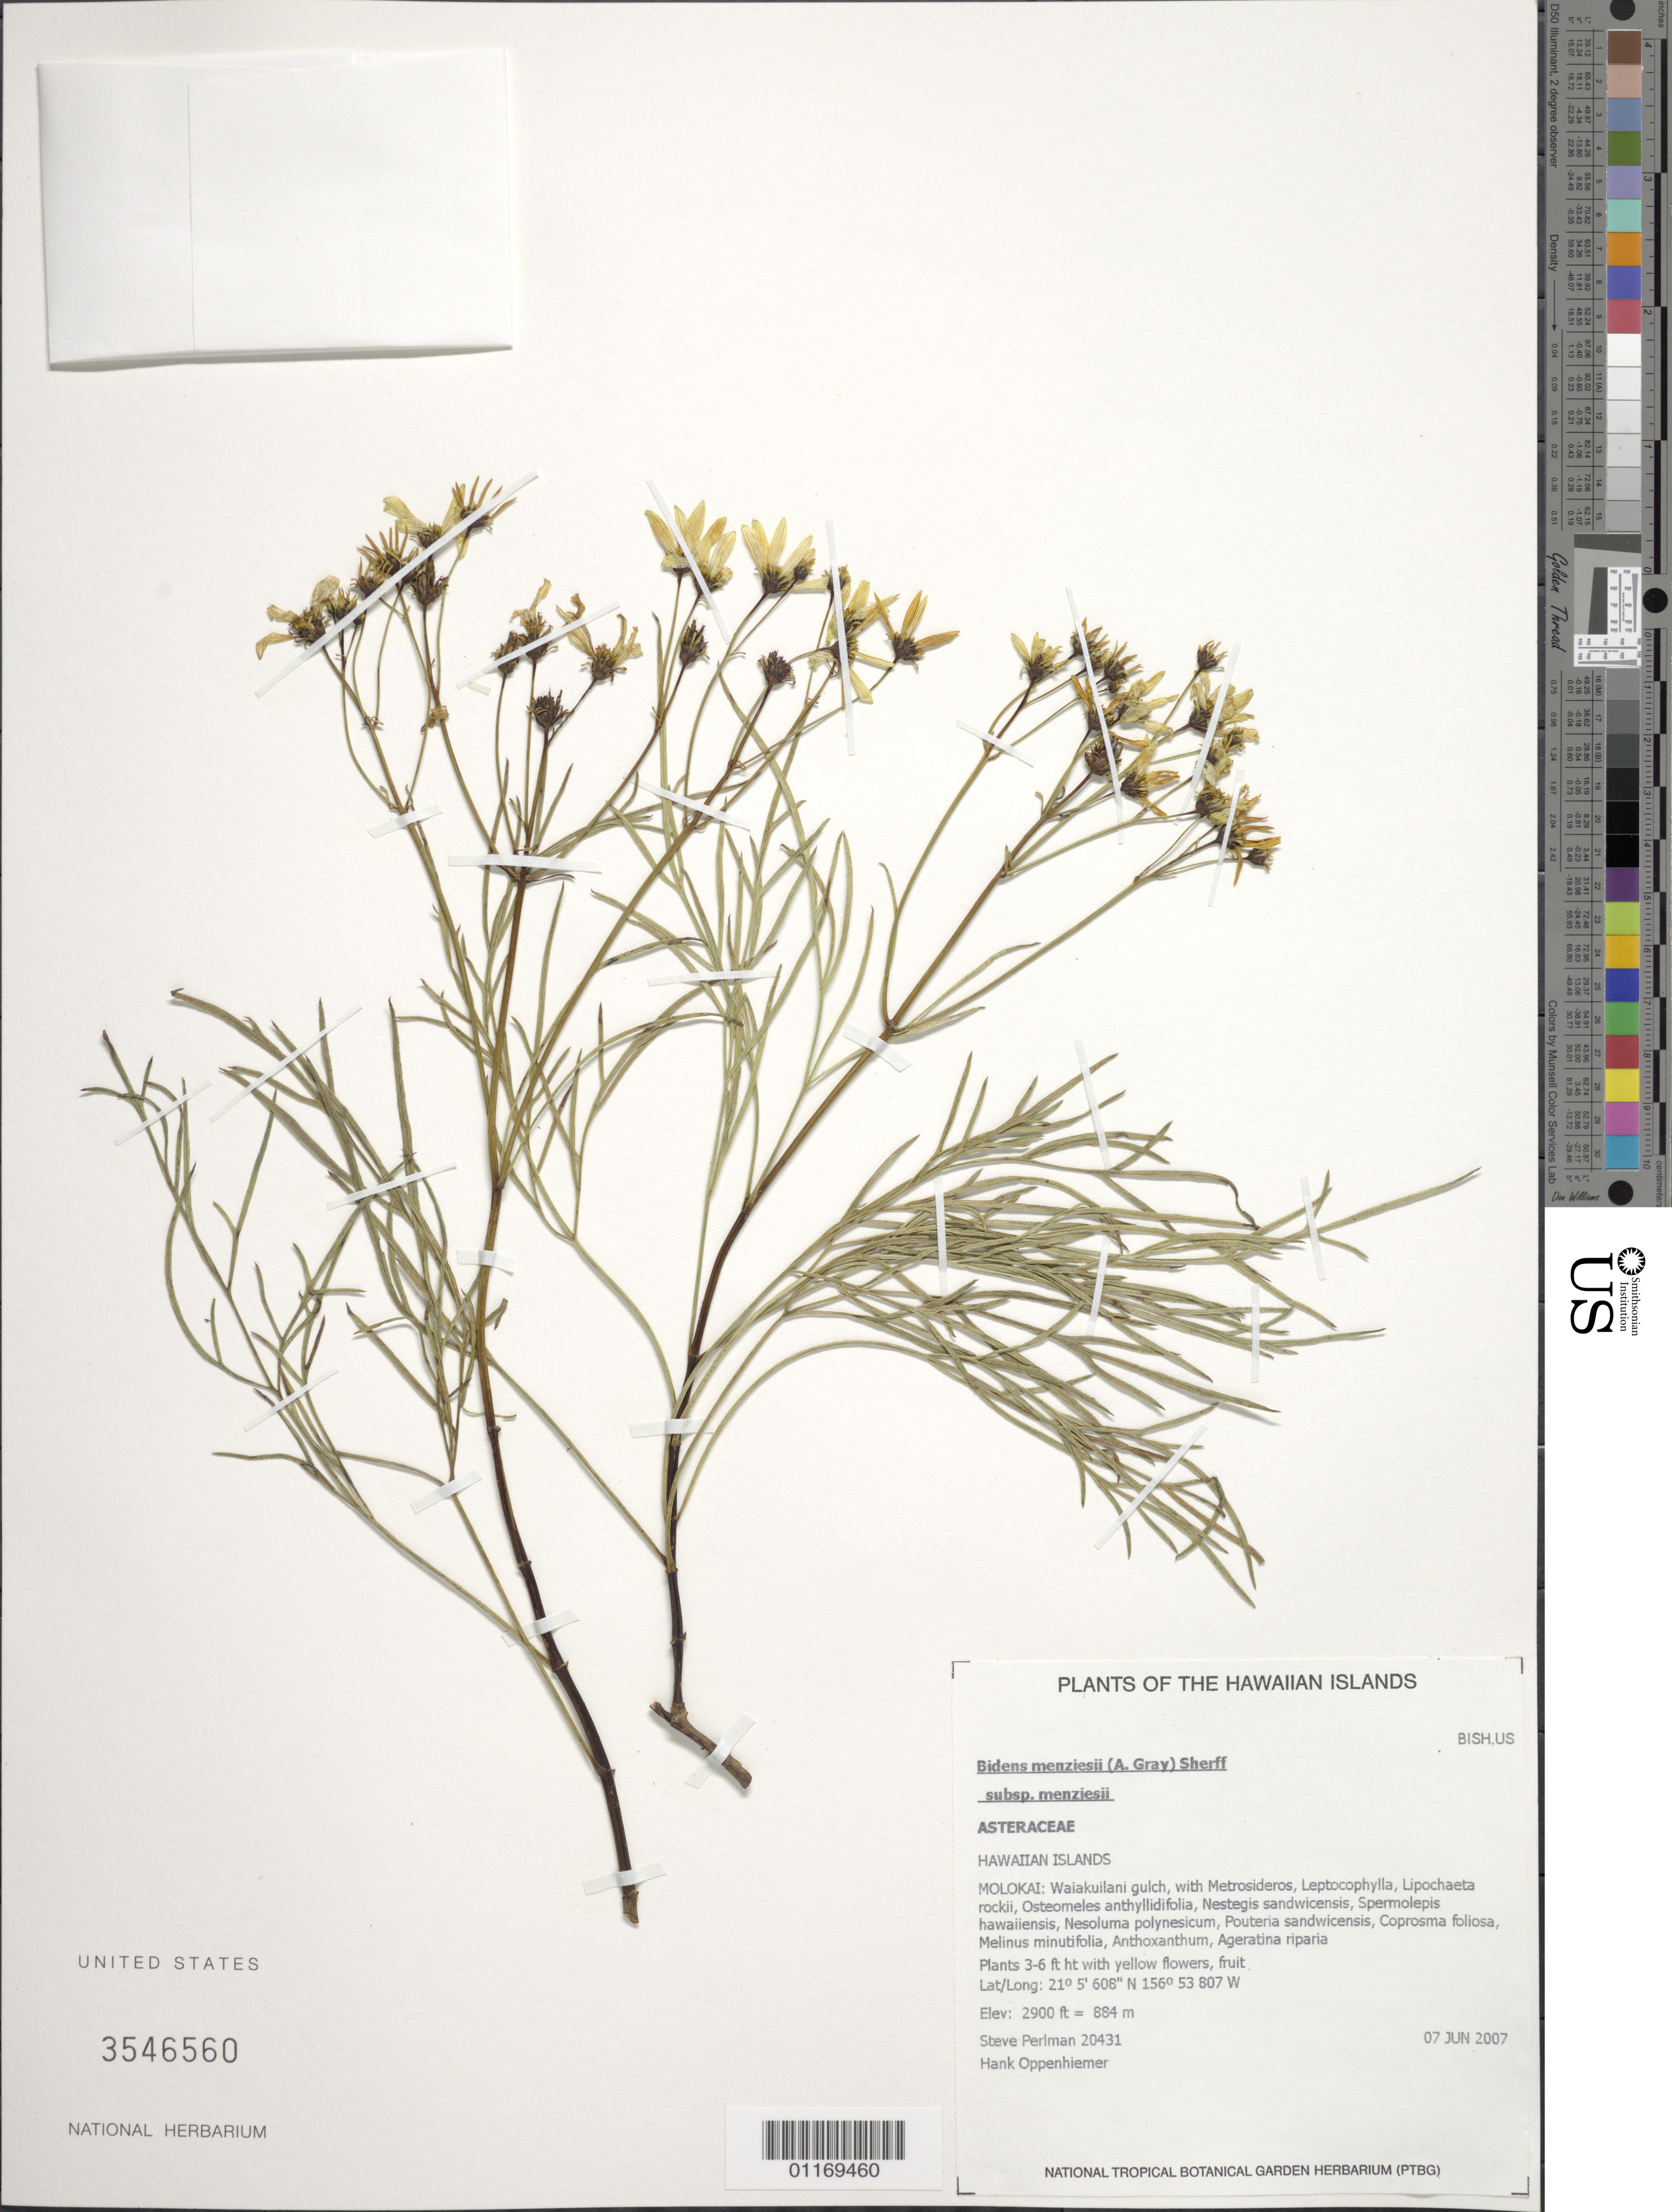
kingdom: Plantae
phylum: Tracheophyta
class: Magnoliopsida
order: Asterales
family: Asteraceae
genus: Bidens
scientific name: Bidens menziesii subsp. menziesii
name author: (A. Gray) Sherff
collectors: S. P. Perlman & H. L. Oppenheimer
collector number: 20431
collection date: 2007-06-07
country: United States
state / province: Hawaii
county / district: Maui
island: Moloka'i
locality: Waiakuilani Gulch.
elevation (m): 884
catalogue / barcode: US 3656560